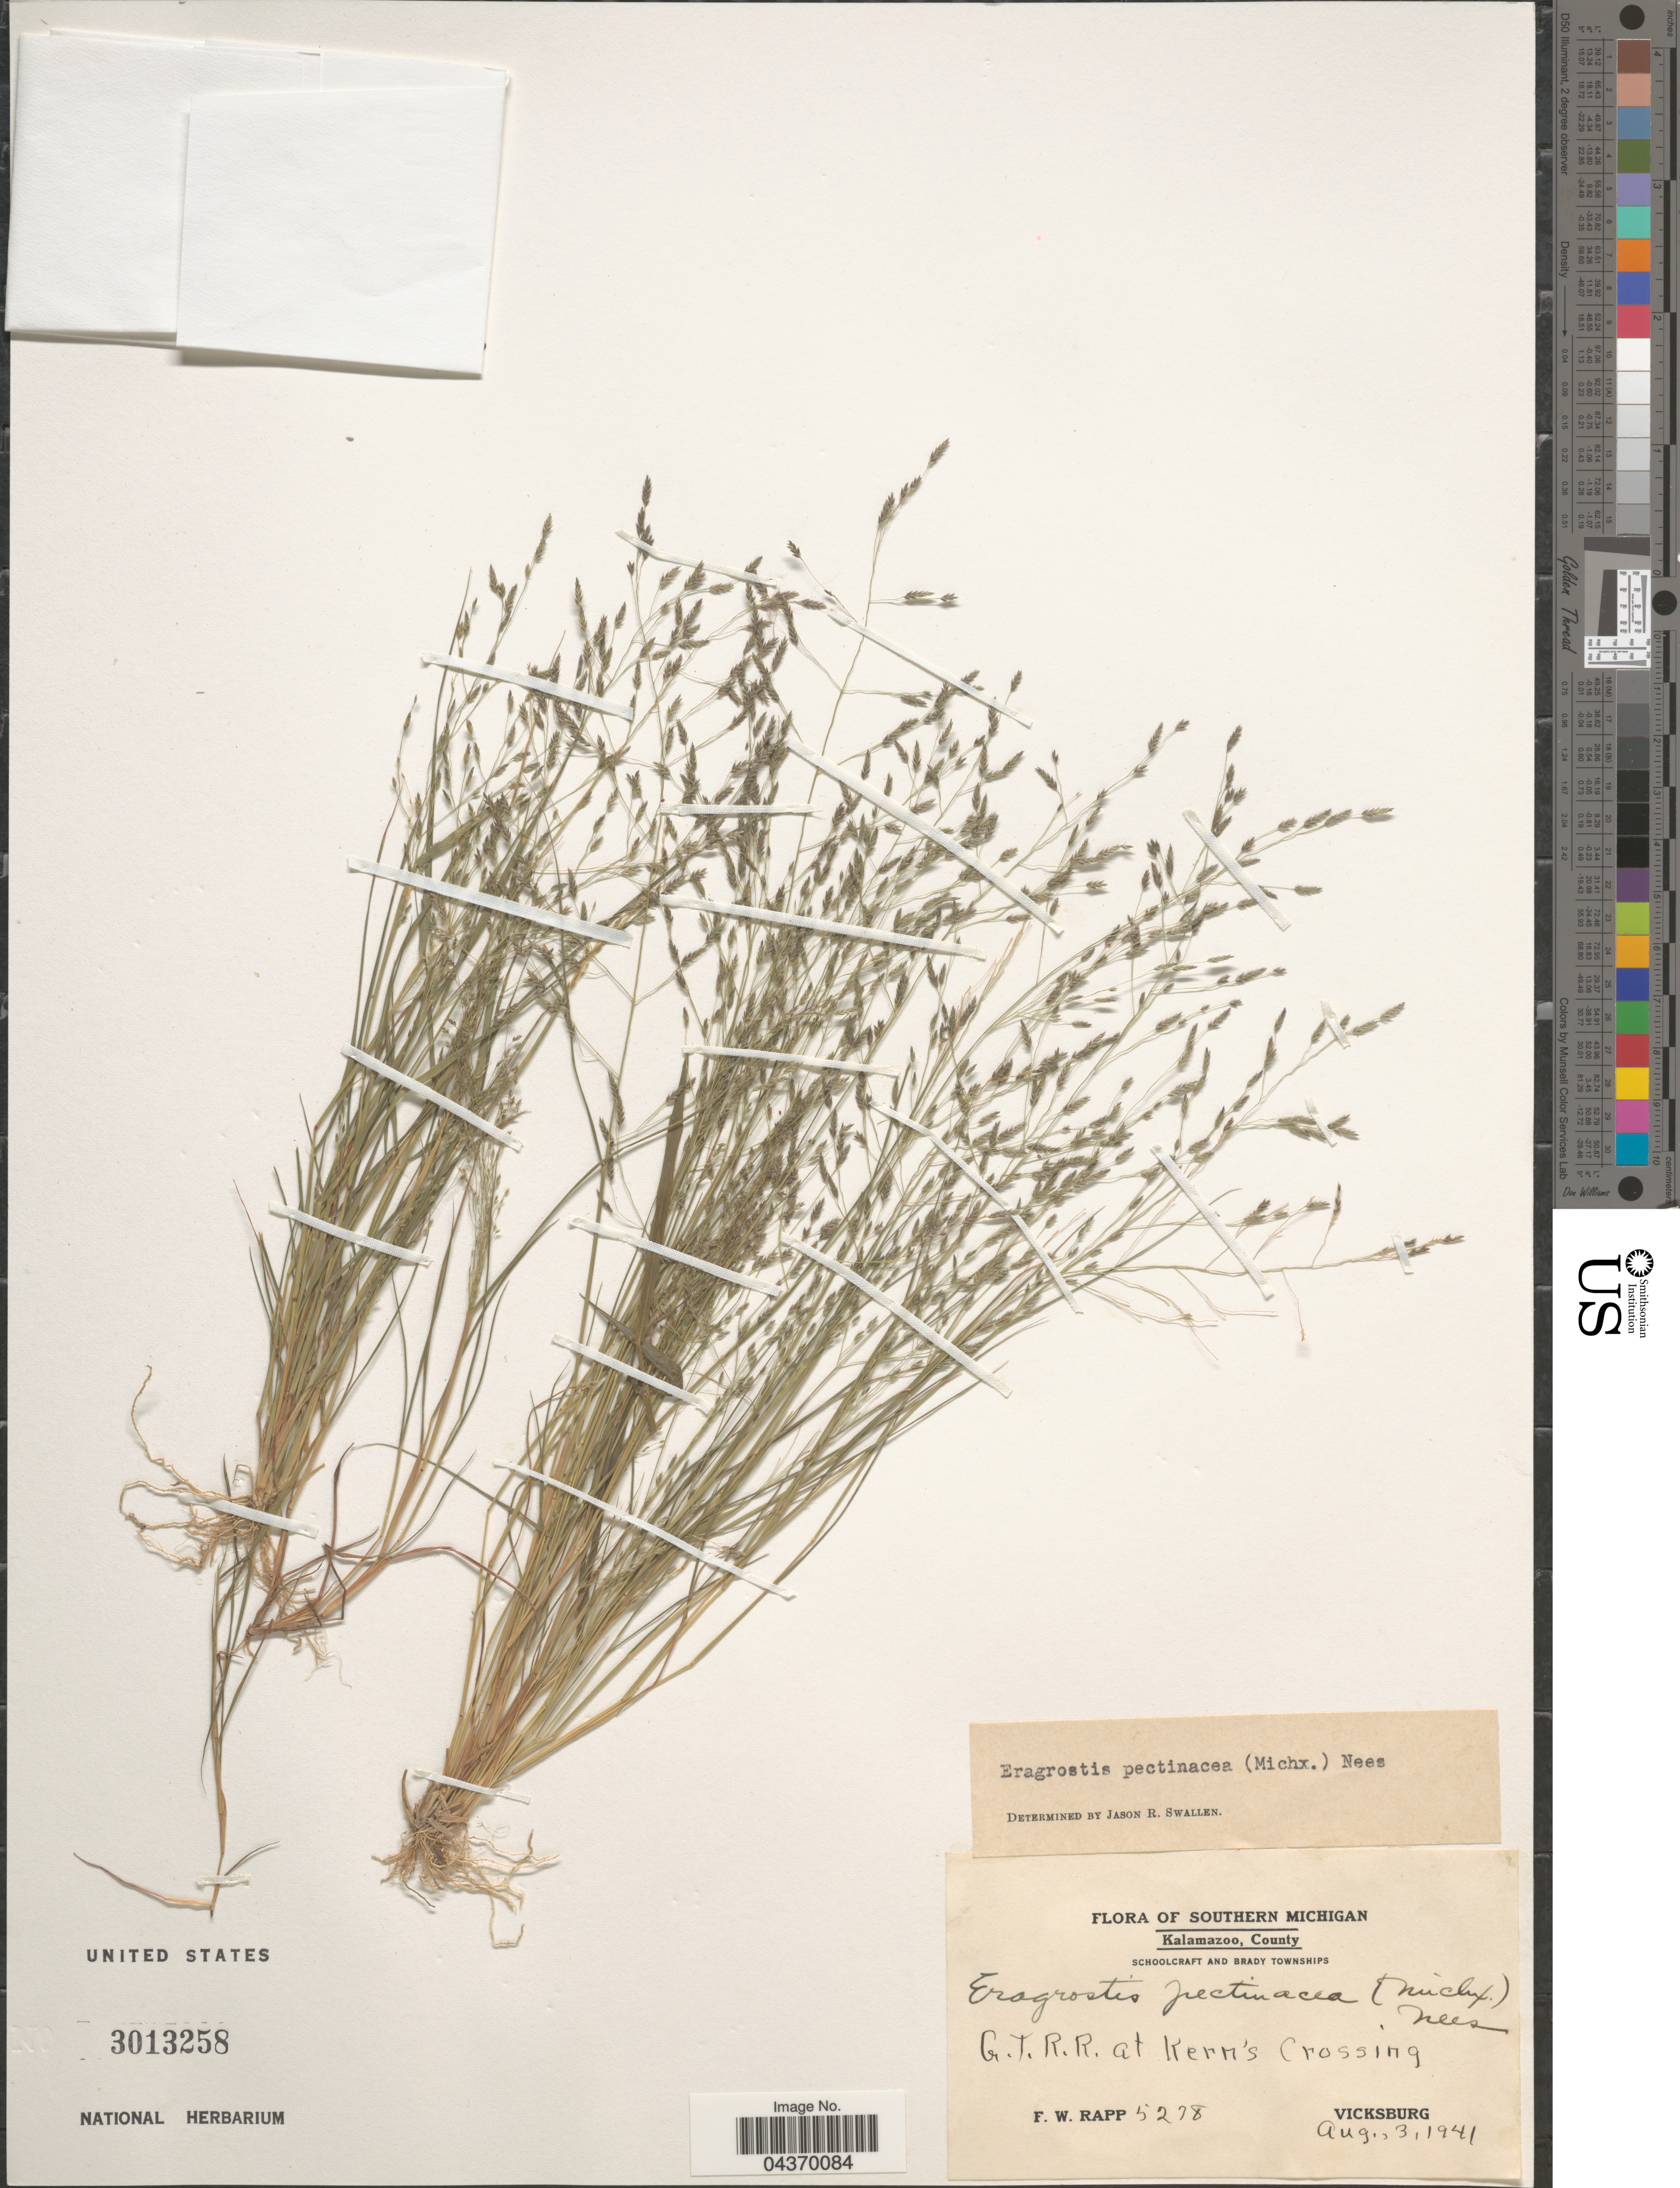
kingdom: Plantae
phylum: Tracheophyta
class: Liliopsida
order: Poales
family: Poaceae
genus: Eragrostis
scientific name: Eragrostis pectinacea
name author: (Michx.) Nees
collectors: F. Rapp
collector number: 5278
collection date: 1941-08-03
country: United States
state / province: Michigan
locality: Southern Michigan. Kalamazoo, County. Schoolcraft and Brady Townships. G.T.R.R. at Kern's Crossing. Vicksburg.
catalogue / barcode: US 3013258